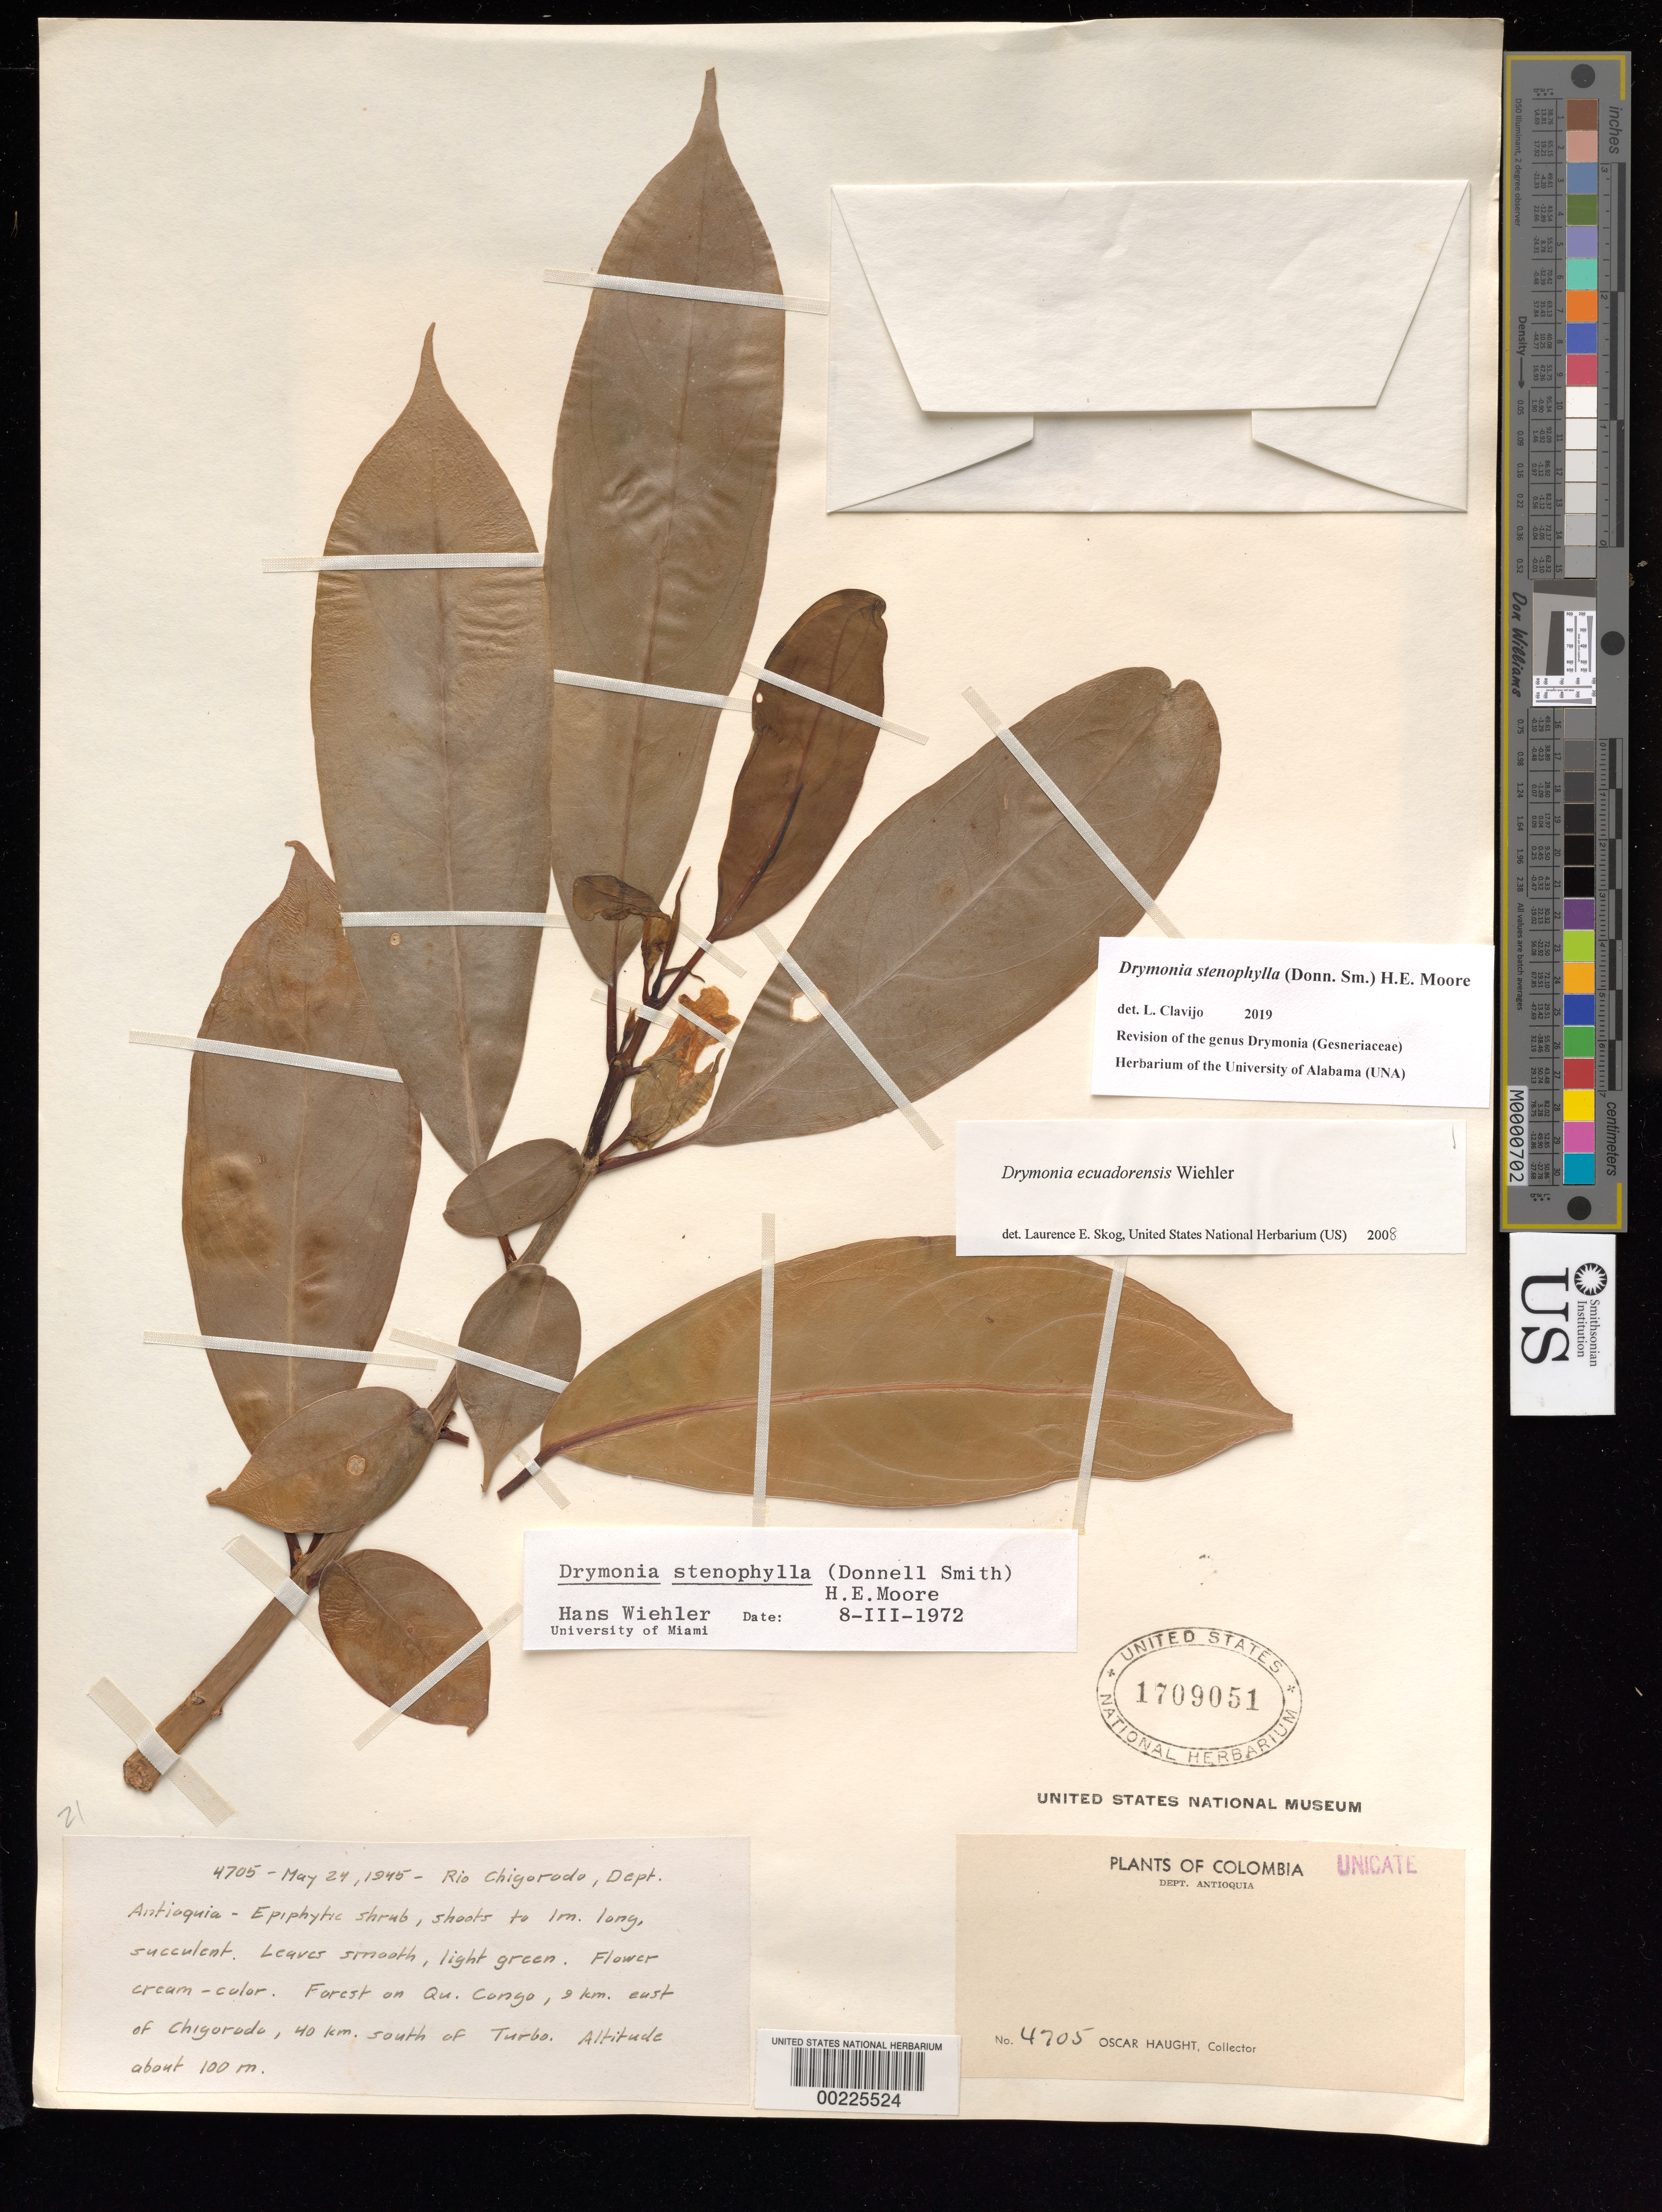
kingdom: Plantae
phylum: Tracheophyta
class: Magnoliopsida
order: Lamiales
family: Gesneriaceae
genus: Drymonia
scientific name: Drymonia ecuadorensis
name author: Wiehler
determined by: Skog, Laurence E.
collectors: O. L. Haught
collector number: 4705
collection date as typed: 24 May 1945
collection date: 1945-05-24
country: Colombia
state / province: Antioquia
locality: Forest on Qu. Congo, 9 km east of Chigorado, 40 km south of Turbo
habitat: Forest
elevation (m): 100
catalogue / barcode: US 1709051